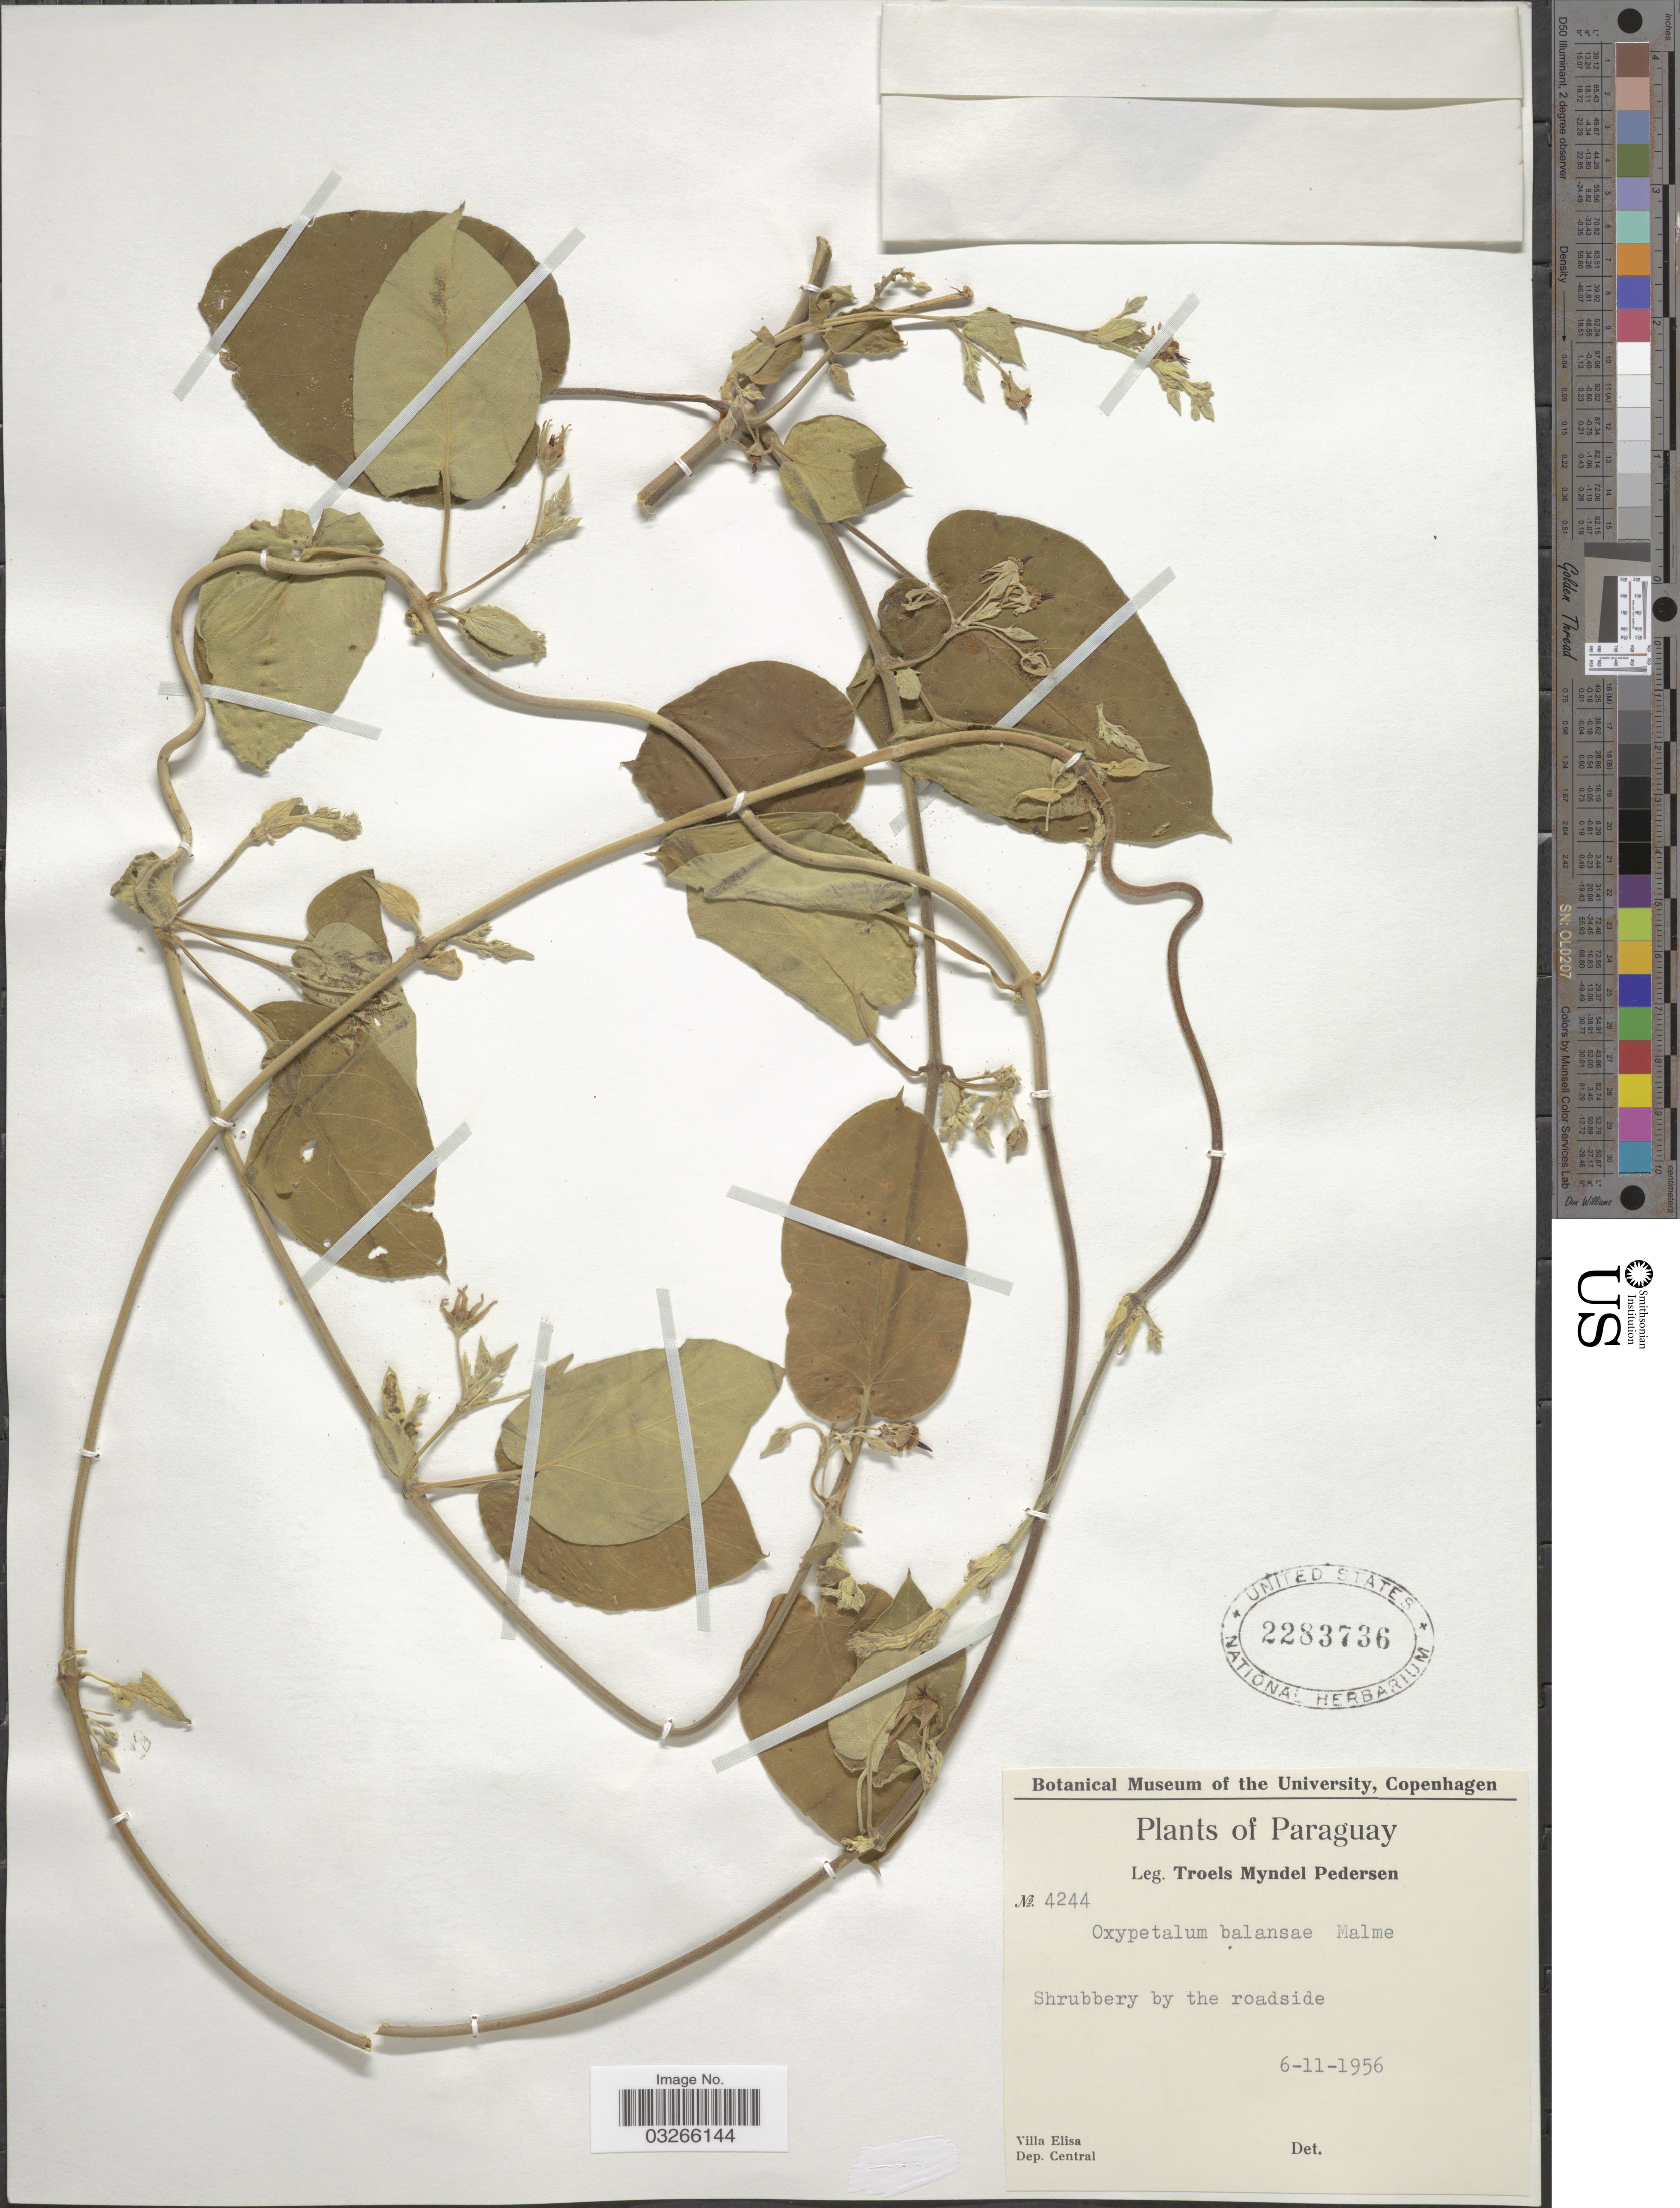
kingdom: Plantae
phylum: Tracheophyta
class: Magnoliopsida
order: Gentianales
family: Apocynaceae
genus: Oxypetalum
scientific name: Oxypetalum balansae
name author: Malme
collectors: T. Pederson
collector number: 4244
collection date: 1956-11-06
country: Paraguay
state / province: Central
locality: Villa Elisa, Dep. Central.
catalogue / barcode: US 2283736